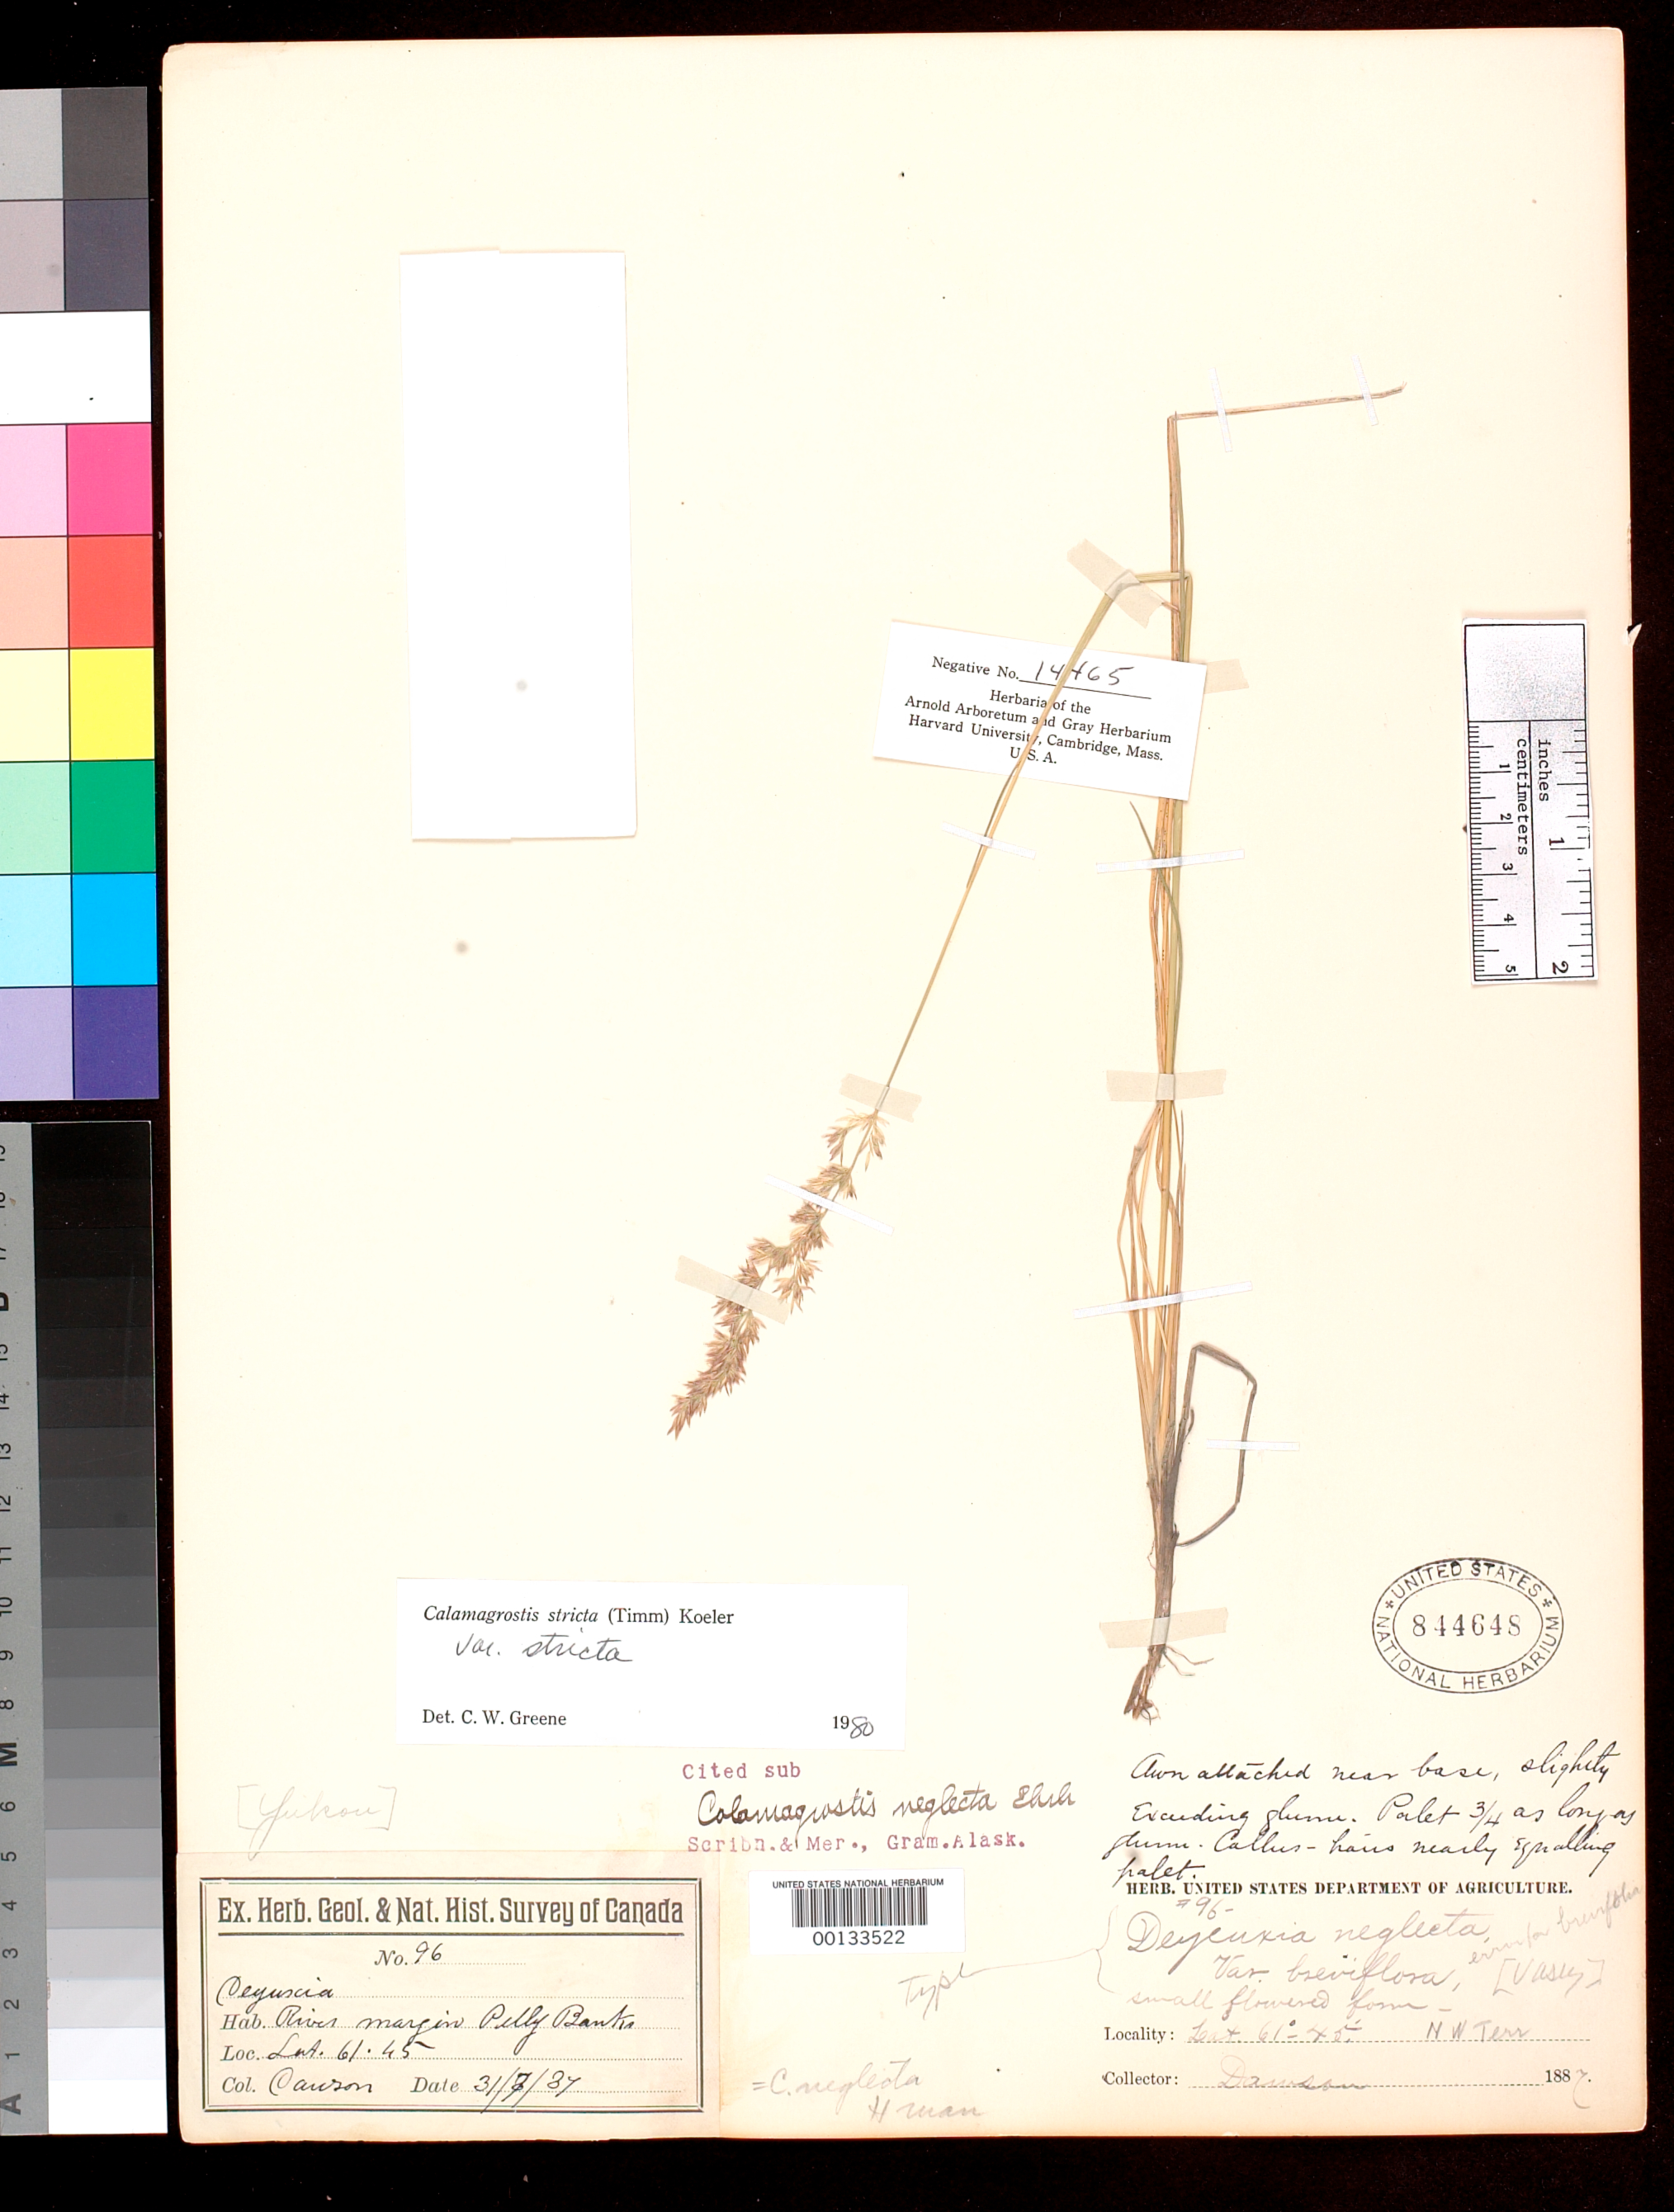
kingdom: Plantae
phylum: Tracheophyta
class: Liliopsida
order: Poales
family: Poaceae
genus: Deyeuxia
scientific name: Deyeuxia neglecta var. brevifolia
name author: Vasey ex Macoun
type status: Syntype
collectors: C. M. Dawson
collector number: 96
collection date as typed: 31 Jul 1887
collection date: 1887-07-31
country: Canada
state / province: Northwest Territories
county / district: Franklin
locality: Pelly Banks.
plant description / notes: "Breviflora" on specimen, published as "brevifolia".; Lectotype collection is Dawson 99 as designated by Kearney, U.S.D.A. Div. Agrostol. Bull. 11: 35 (1898).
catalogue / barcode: US 844648